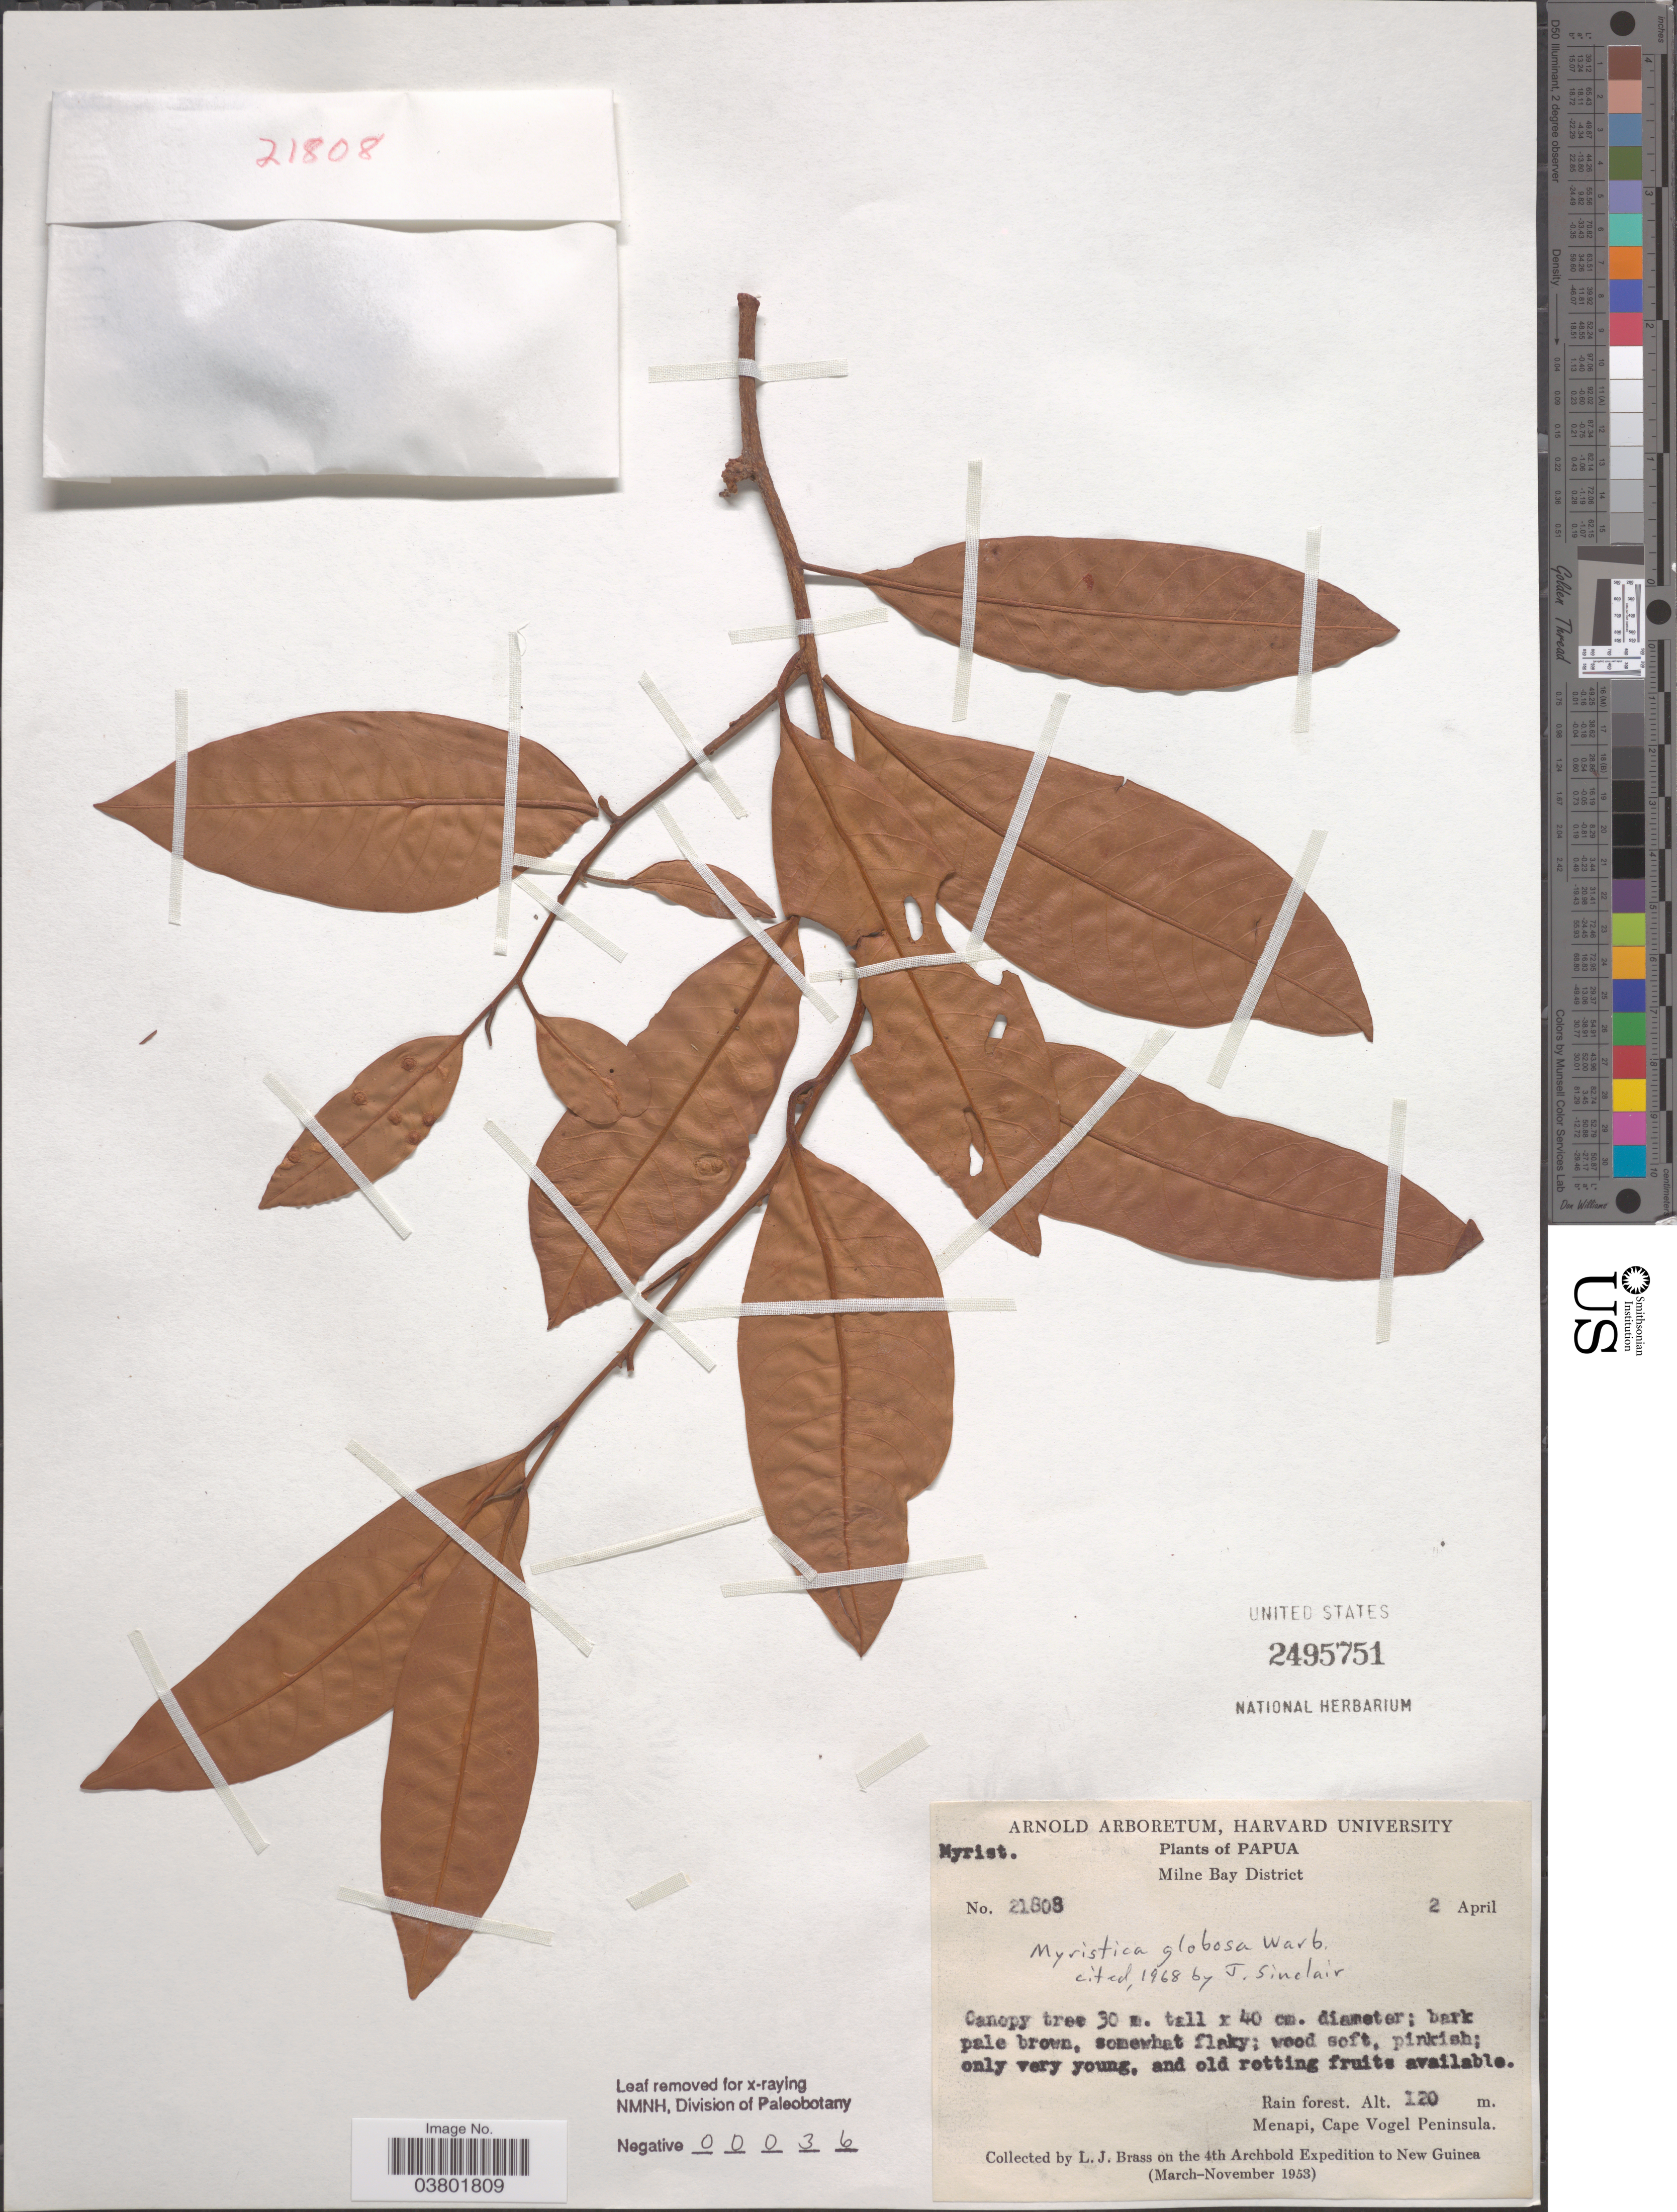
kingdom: Plantae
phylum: Tracheophyta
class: Magnoliopsida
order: Magnoliales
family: Myristicaceae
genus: Myristica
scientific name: Myristica globosa subsp. globosa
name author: Warb.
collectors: L. J. Brass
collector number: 21808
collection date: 1953-04-02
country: Papua New Guinea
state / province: Milne Bay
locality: Papua. Milne Bay District. Menapi, Cape Vogel Peninsula. New Guinea.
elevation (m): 120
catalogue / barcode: US 2495751